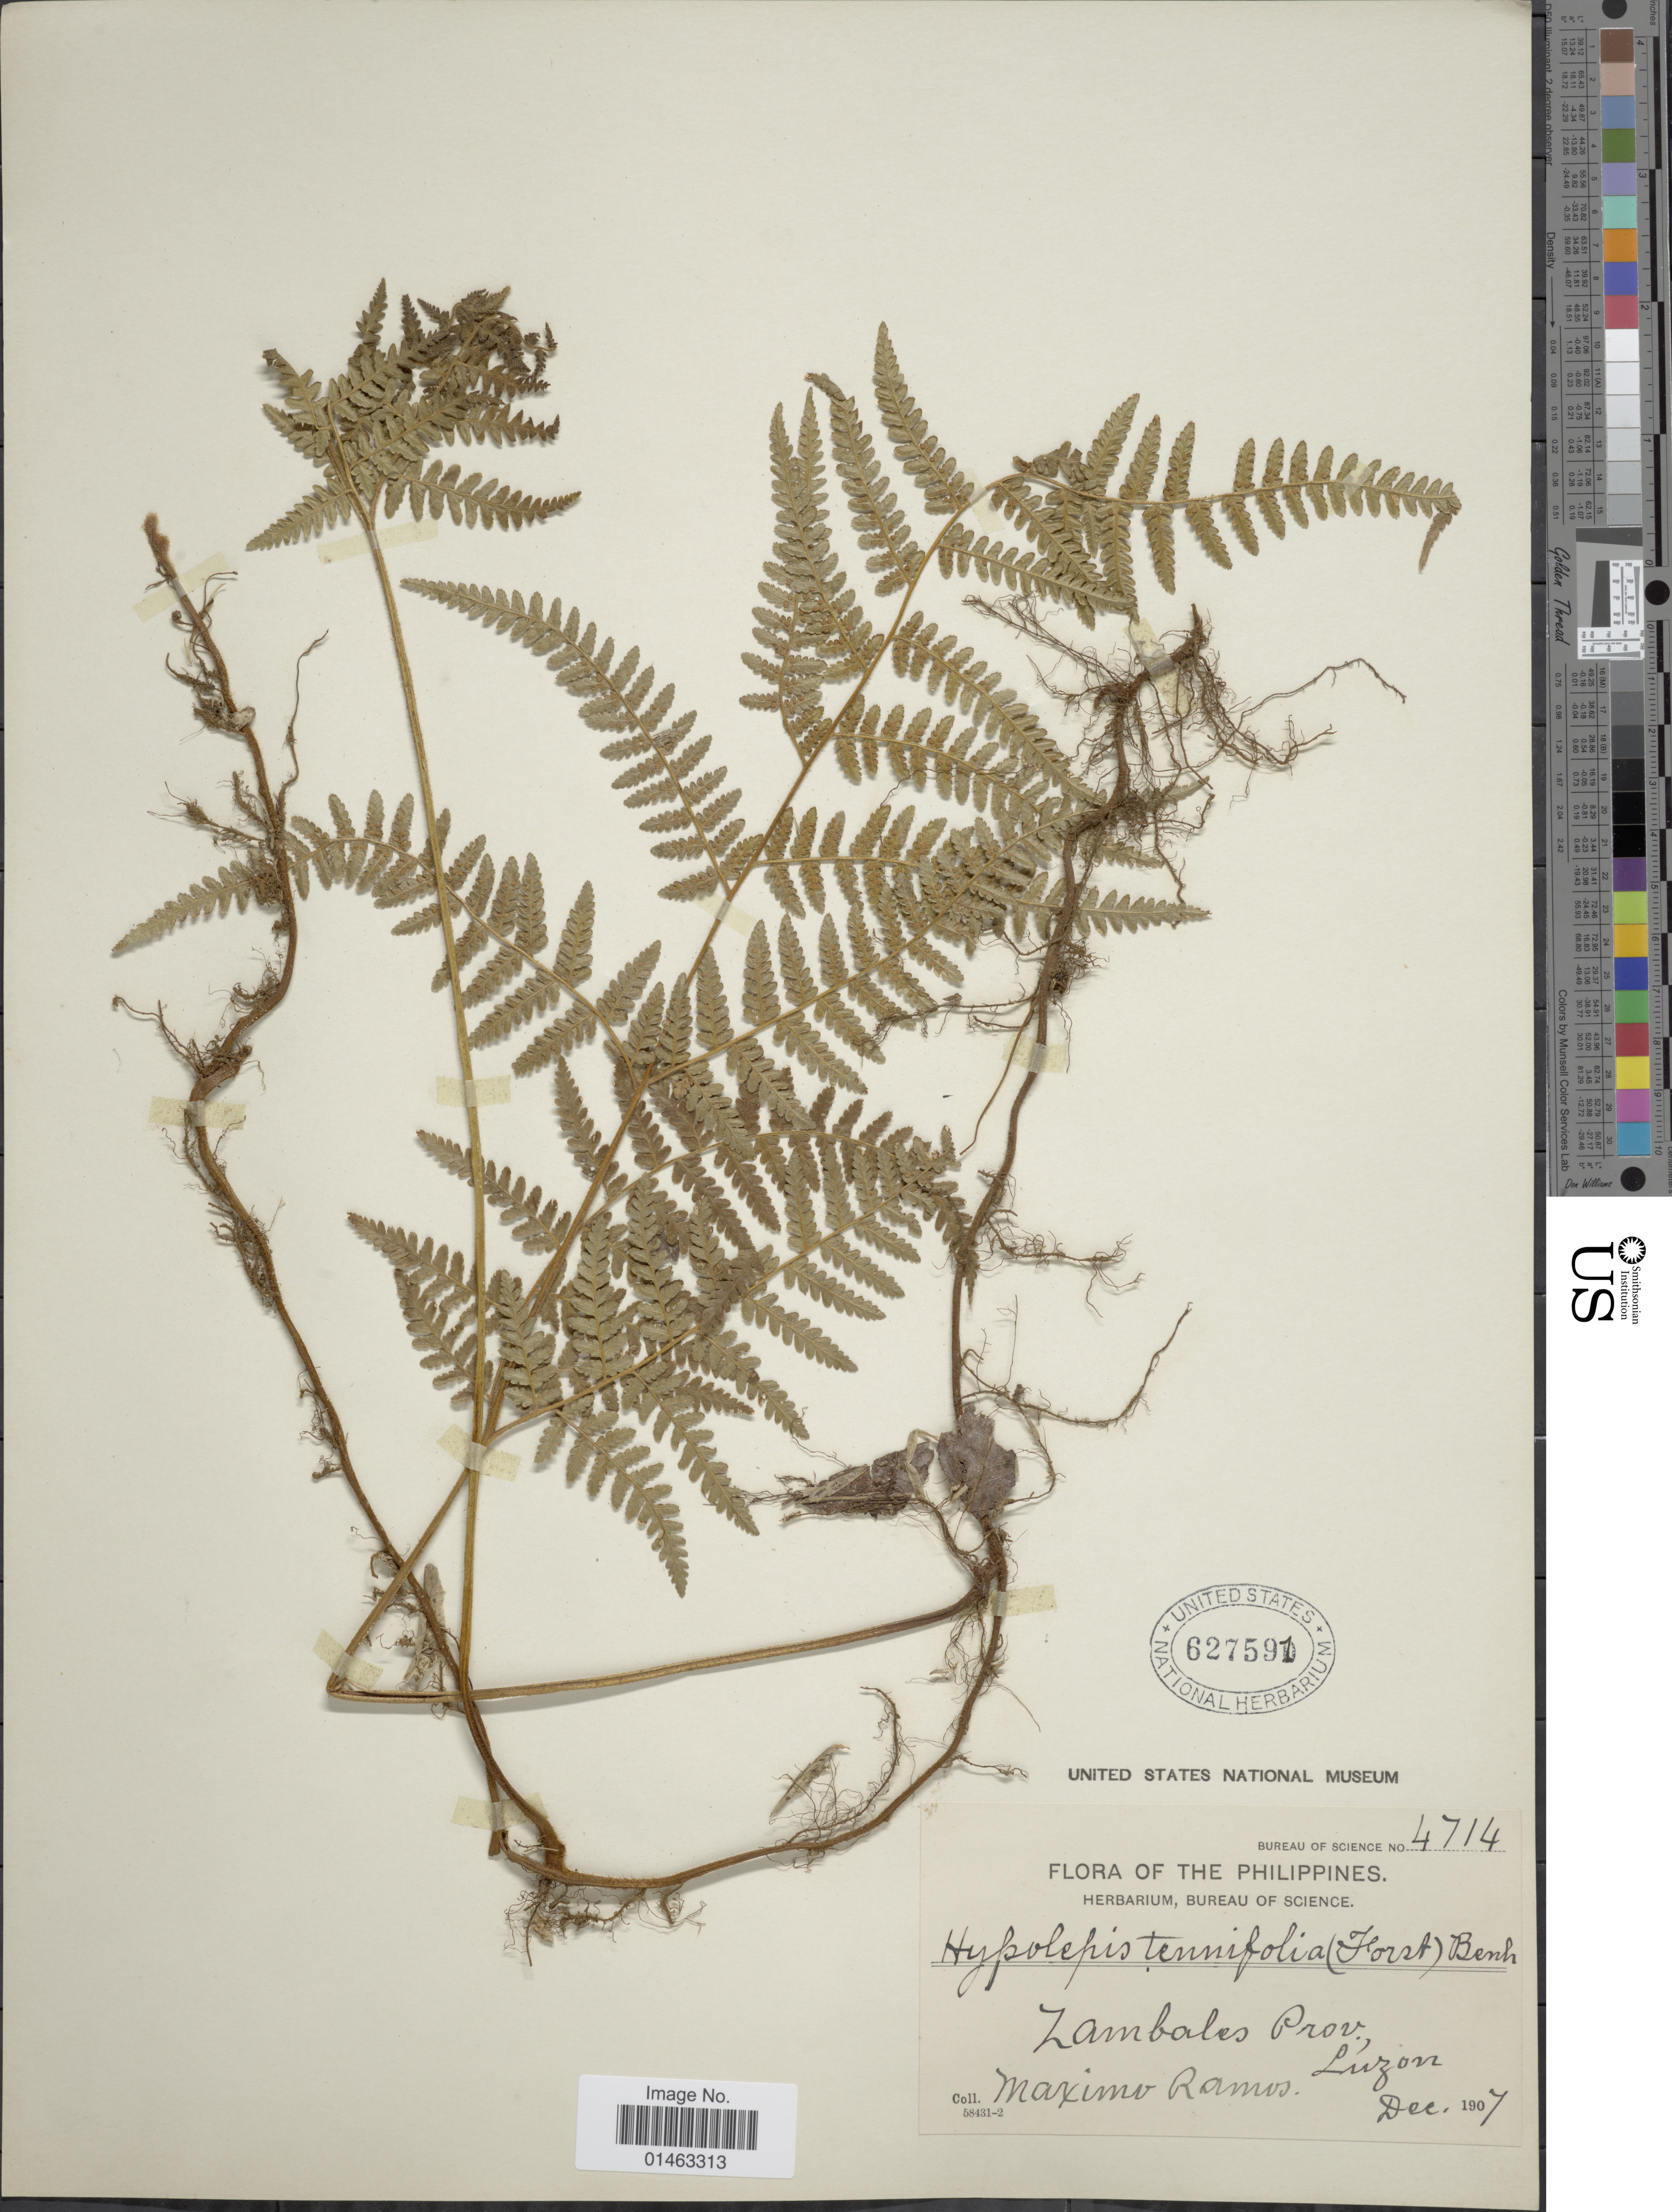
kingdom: Plantae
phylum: Tracheophyta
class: Polypodiopsida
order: Polypodiales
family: Dennstaedtiaceae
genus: Hypolepis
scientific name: Hypolepis tenuifolia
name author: (G. Forst.) Bernh.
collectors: M. Ramos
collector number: Bureau of Science 4714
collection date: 1907-12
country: Philippines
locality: Zambales Prov., Luzon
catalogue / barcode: US 627591